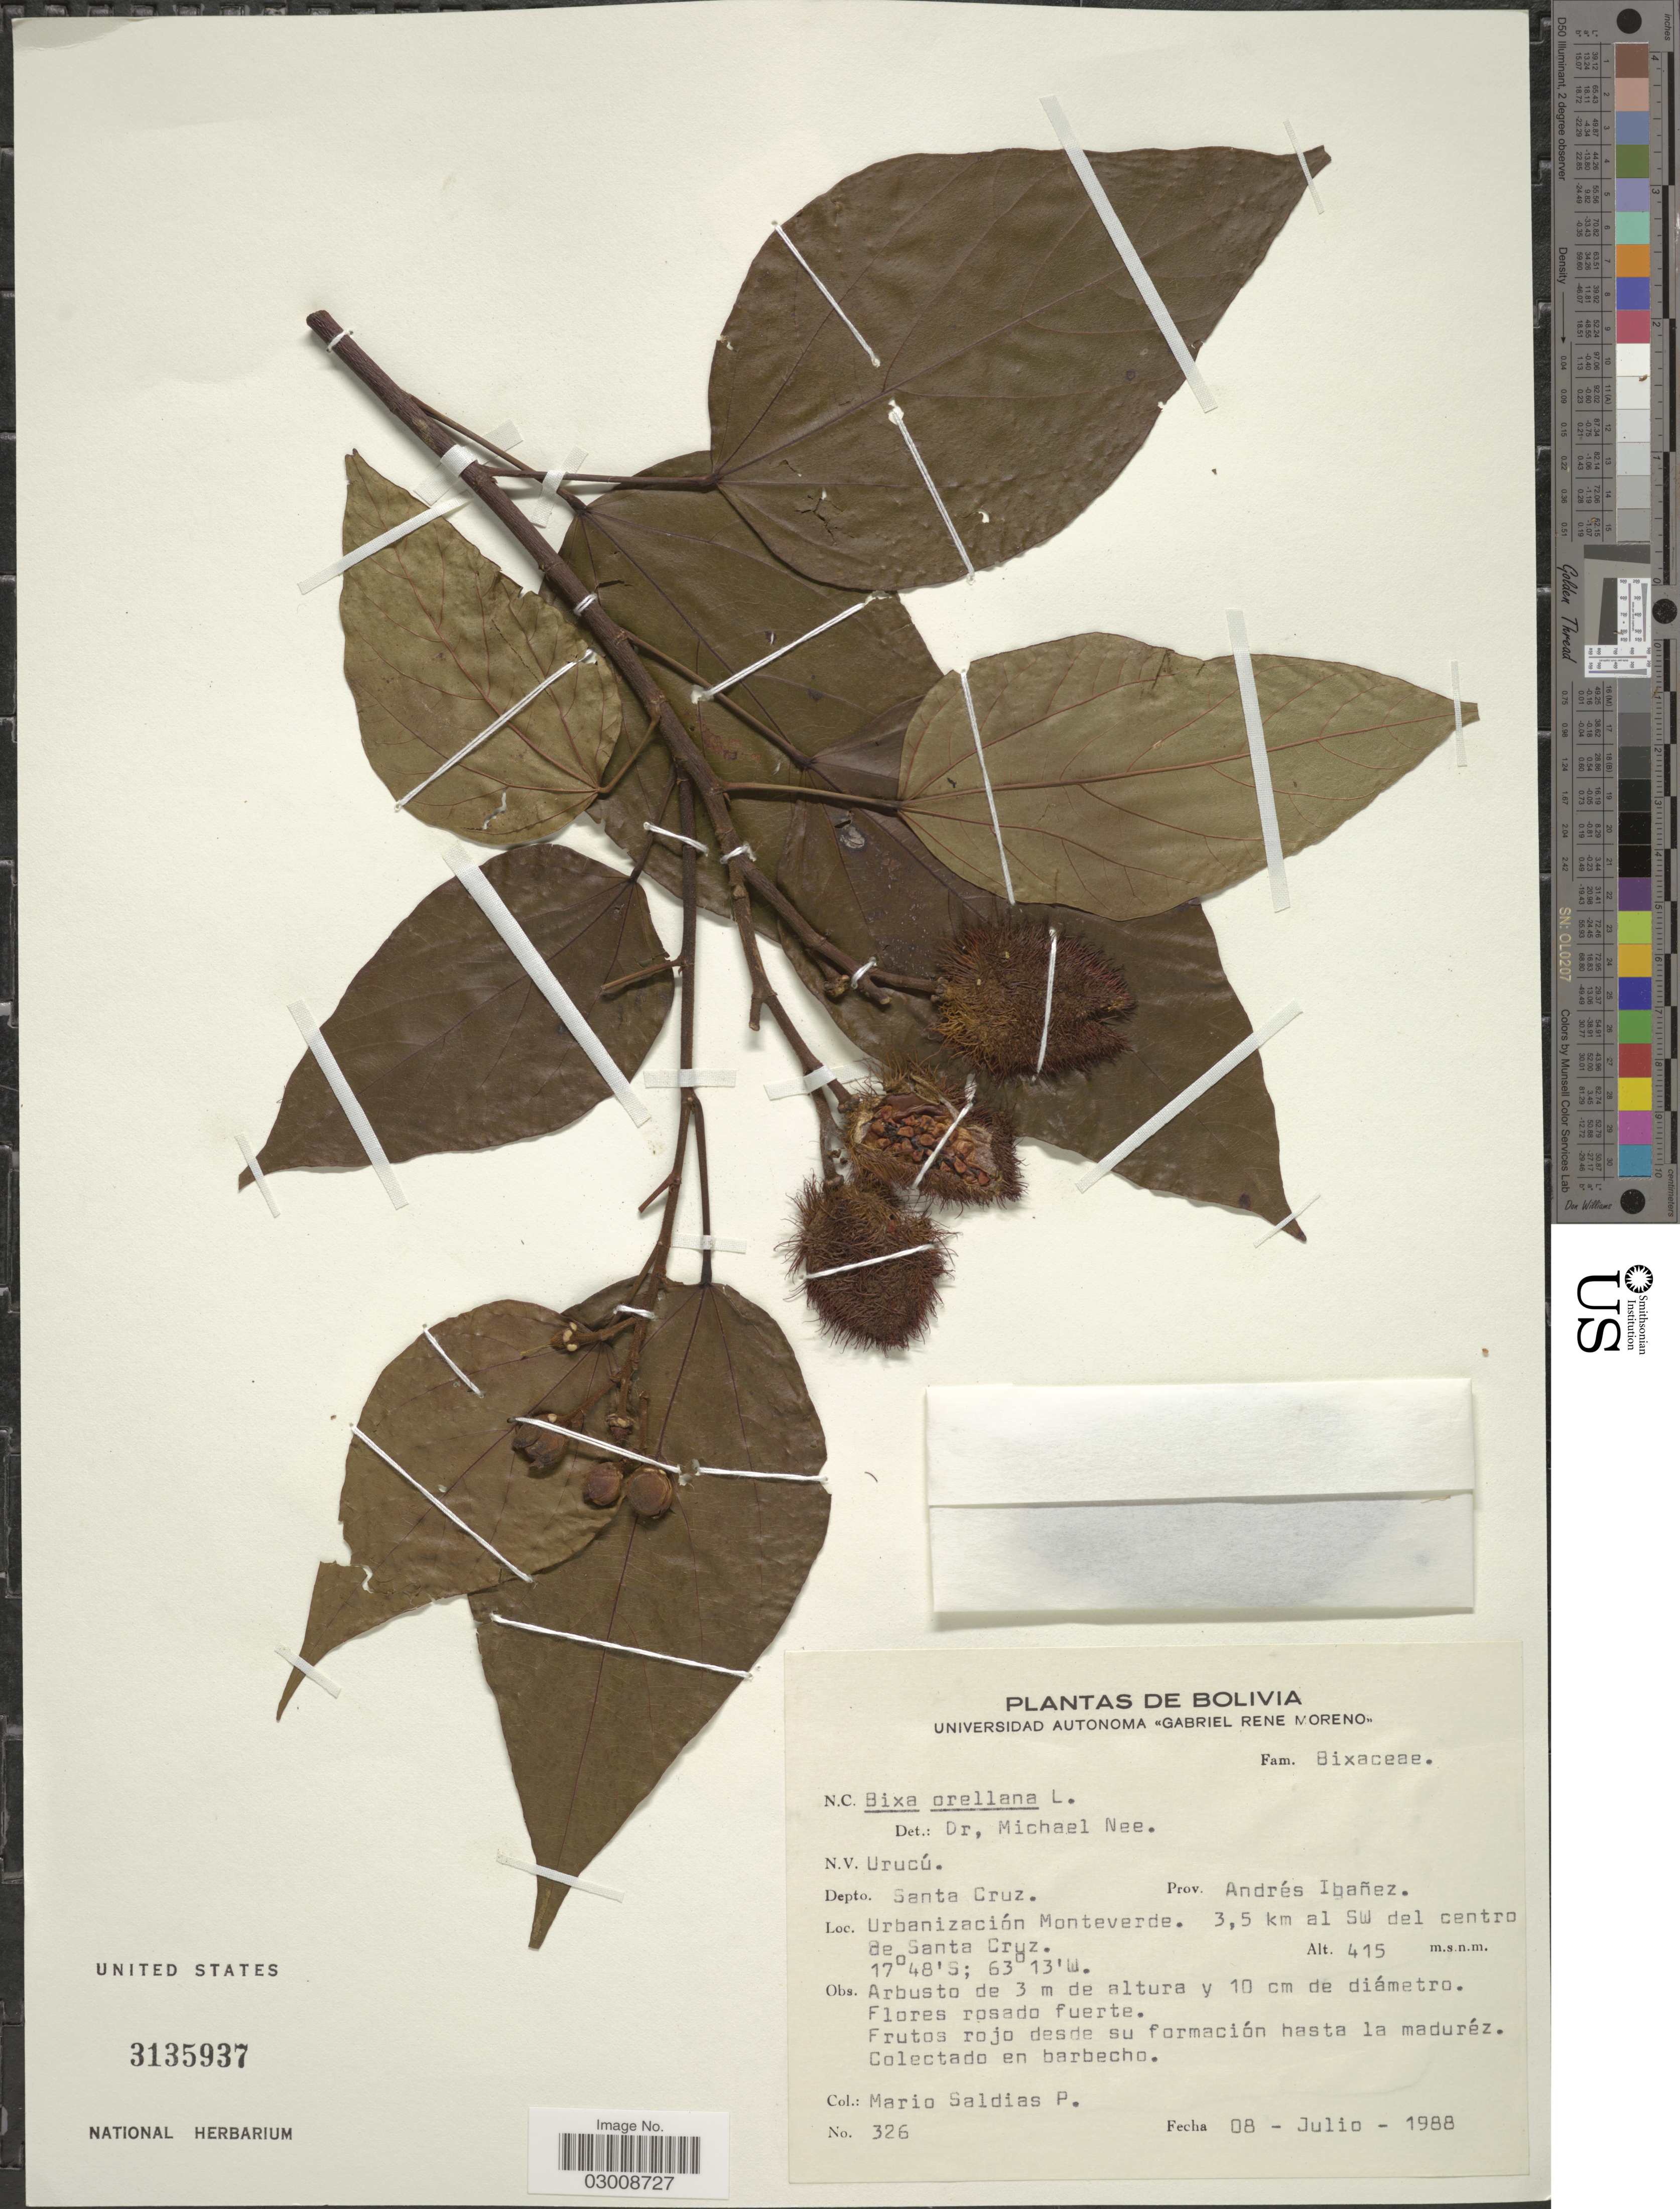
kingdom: Plantae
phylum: Tracheophyta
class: Magnoliopsida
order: Malvales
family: Bixaceae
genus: Bixa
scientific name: Bixa orellana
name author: L.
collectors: M. Saldias Paz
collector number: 326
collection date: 1988-07-08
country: Bolivia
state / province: Santa Cruz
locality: Depto. Santa Cruz, Prov. Andrés Ibañez, Urbanizacíon Monteverde, 3.5 km al SW del centro de Santa Cruz.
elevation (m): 415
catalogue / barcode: US 3135937